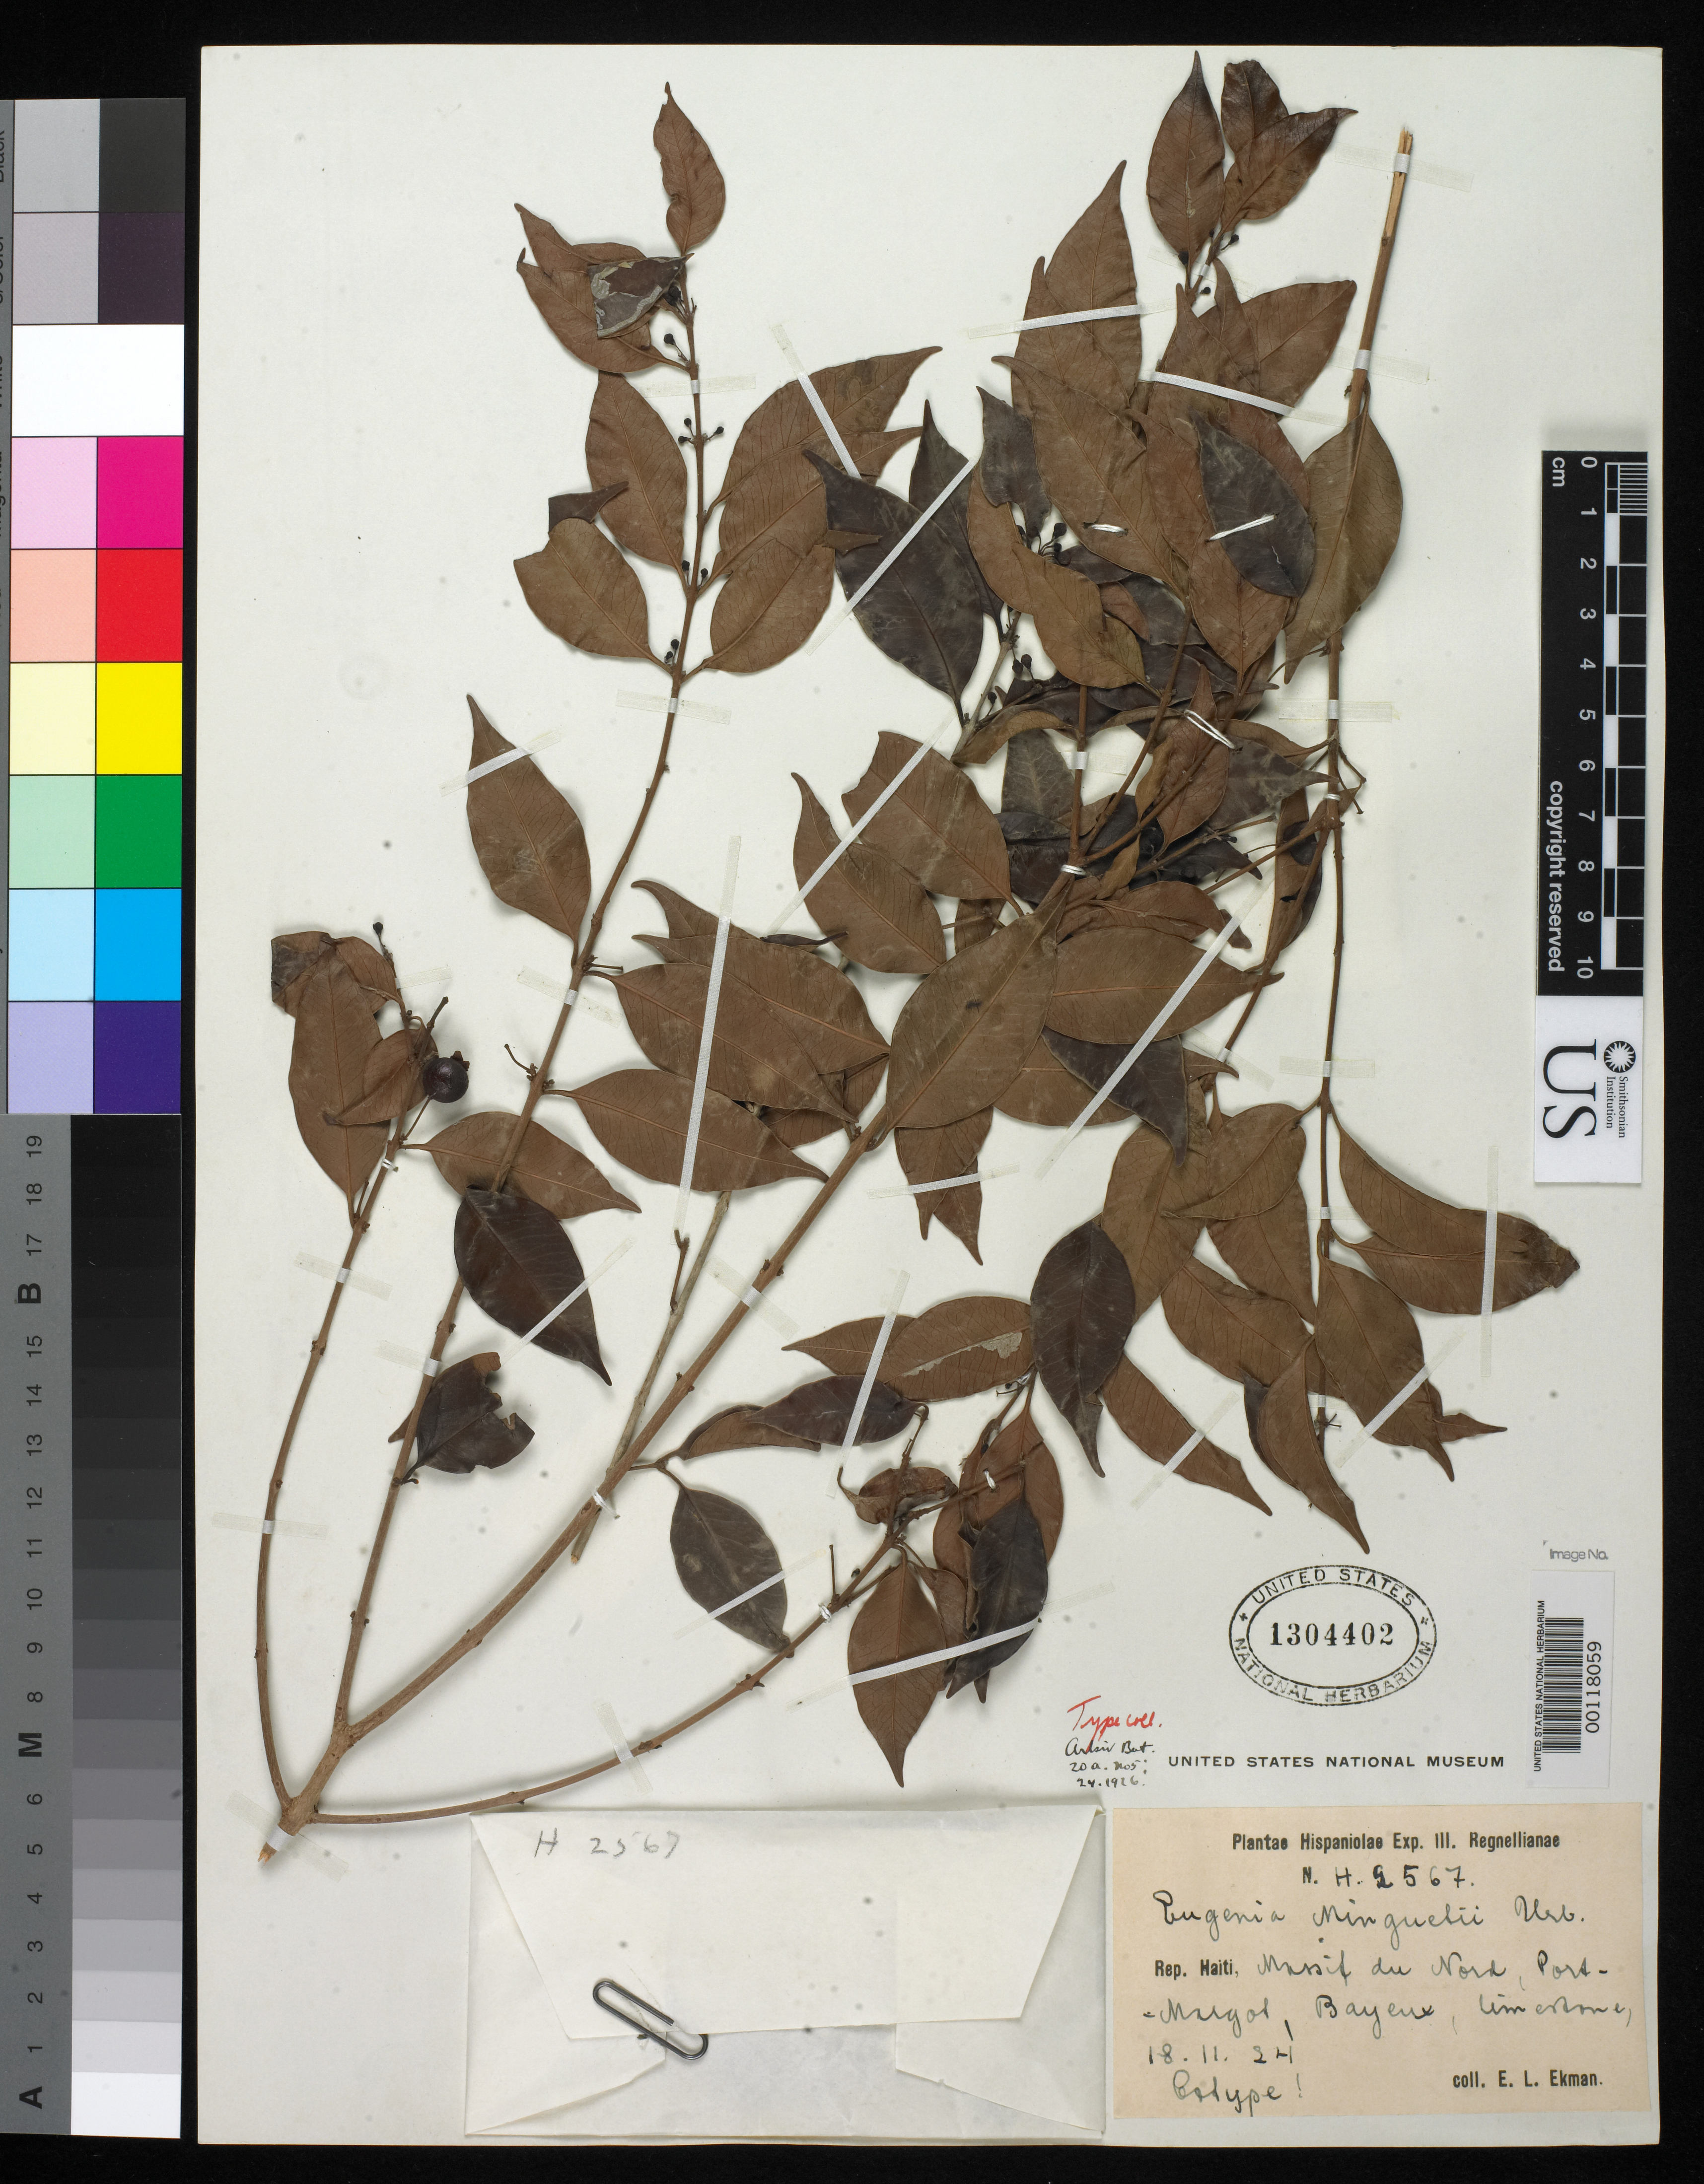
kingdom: Plantae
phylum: Tracheophyta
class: Magnoliopsida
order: Myrtales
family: Myrtaceae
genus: Eugenia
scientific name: Eugenia minguetii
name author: Urb.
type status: Isotype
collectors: E. L. Ekman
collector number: H 2567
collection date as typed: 18 Nov 1924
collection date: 1924-11-18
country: Haiti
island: Hispaniola Island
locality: Prope Bayeux.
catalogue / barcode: US 1304402